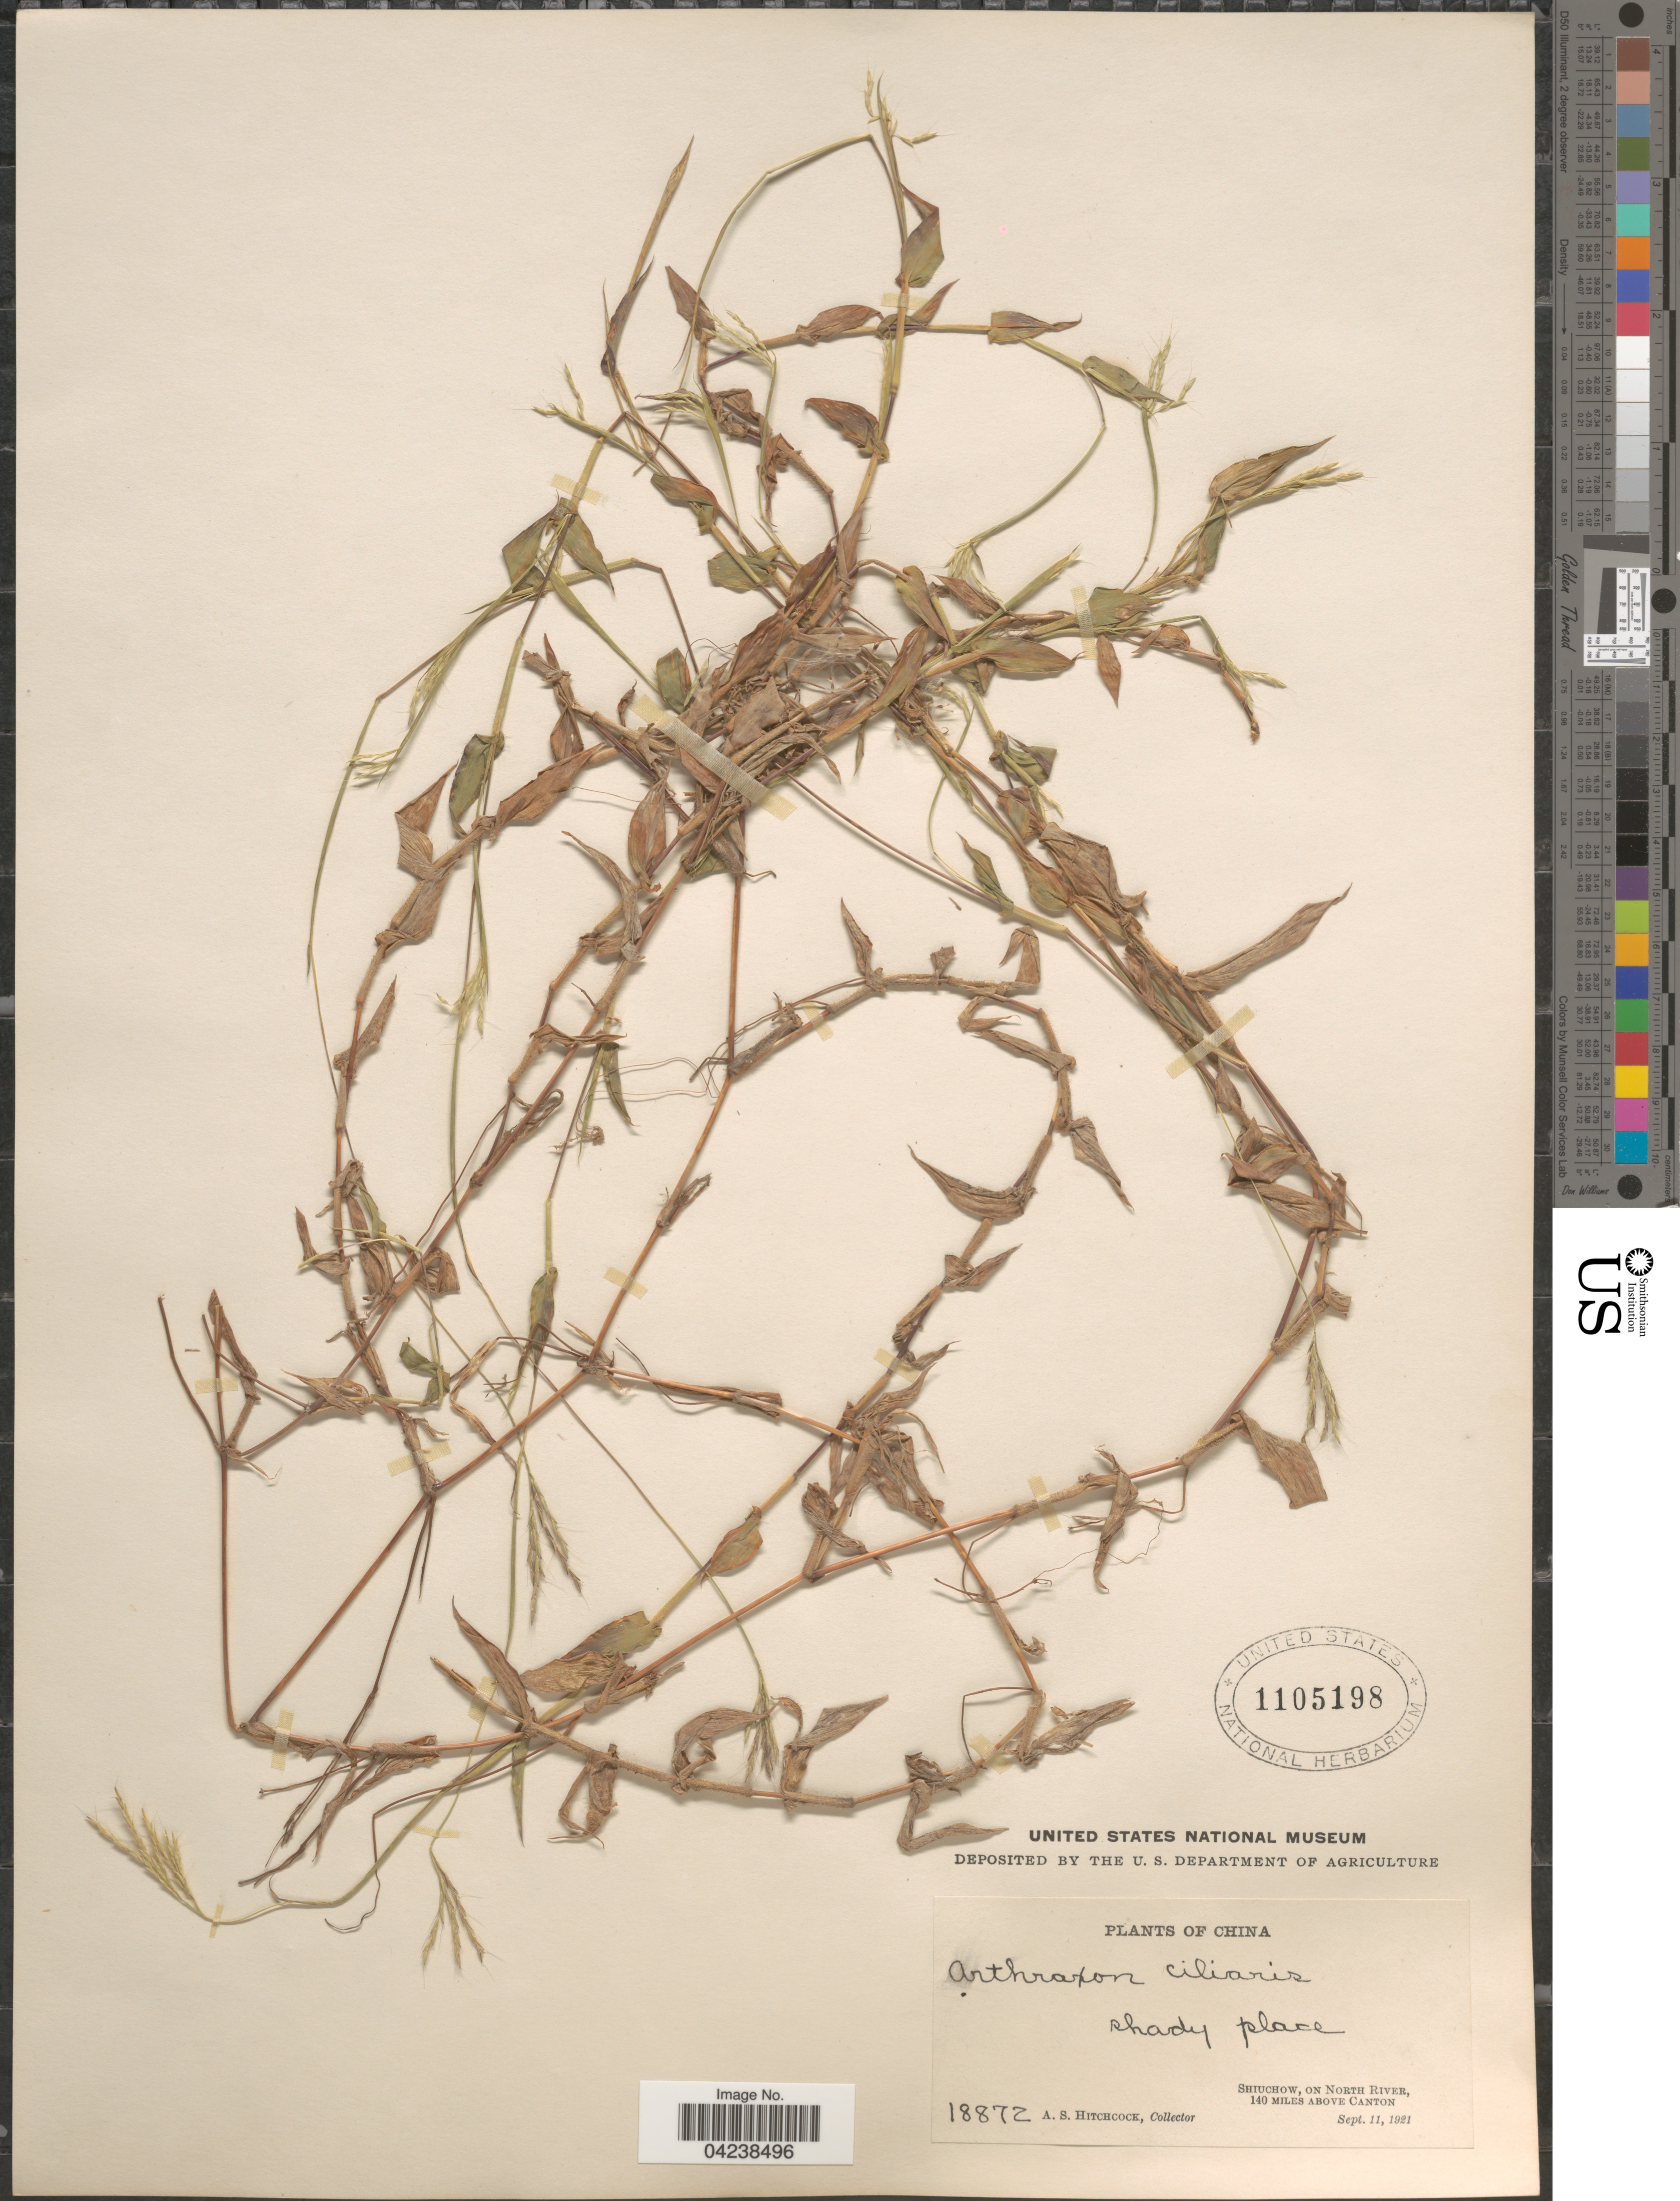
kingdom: Plantae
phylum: Tracheophyta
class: Liliopsida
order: Poales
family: Poaceae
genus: Arthraxon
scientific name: Arthraxon hispidus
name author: (Thunb.) Makino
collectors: A. S. Hitchcock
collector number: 18872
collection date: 1921-09-11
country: China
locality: Shiuchow, on North River, 140 miles above Canton.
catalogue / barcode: US 1105198